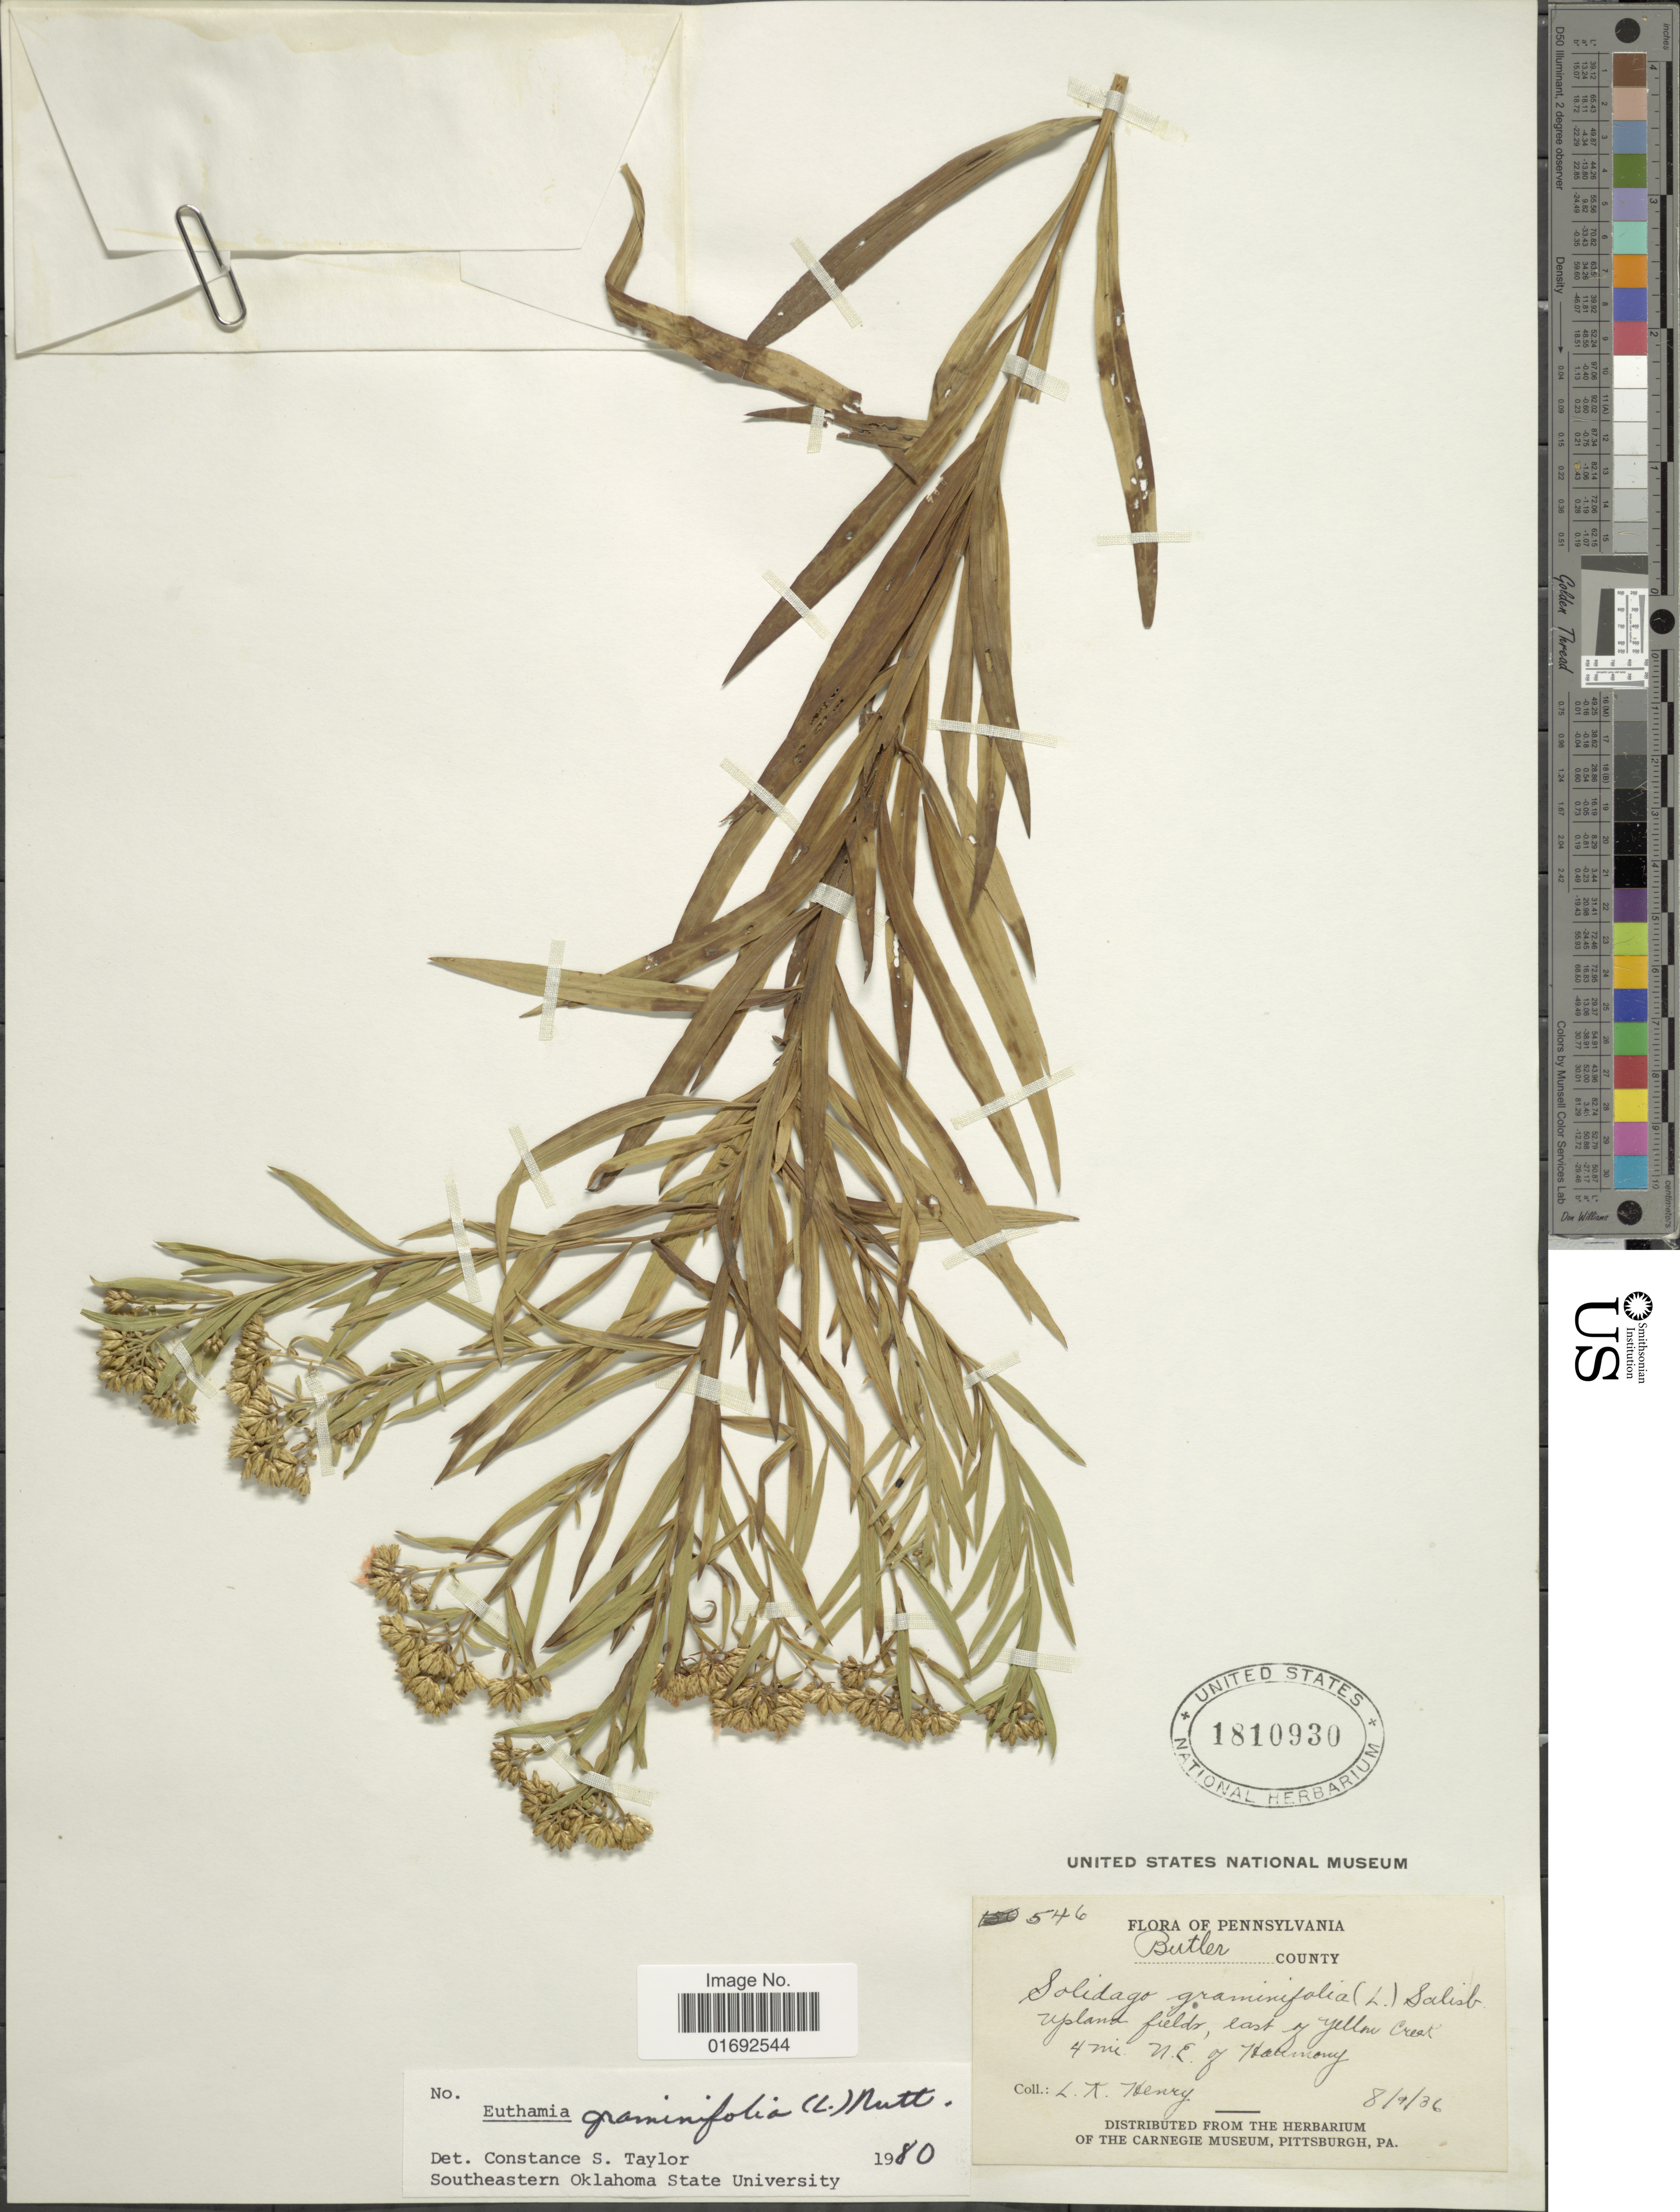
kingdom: Plantae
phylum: Tracheophyta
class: Magnoliopsida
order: Asterales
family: Asteraceae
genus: Euthamia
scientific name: Euthamia graminifolia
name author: (L.) Nutt.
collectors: L. K. Henry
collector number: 546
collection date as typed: Transcribed d/m/y: 9/8/36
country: United States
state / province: Pennsylvania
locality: Butler County, east of Yellow Creek, 4 mi. N. E. of Harmony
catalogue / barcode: US 1810930